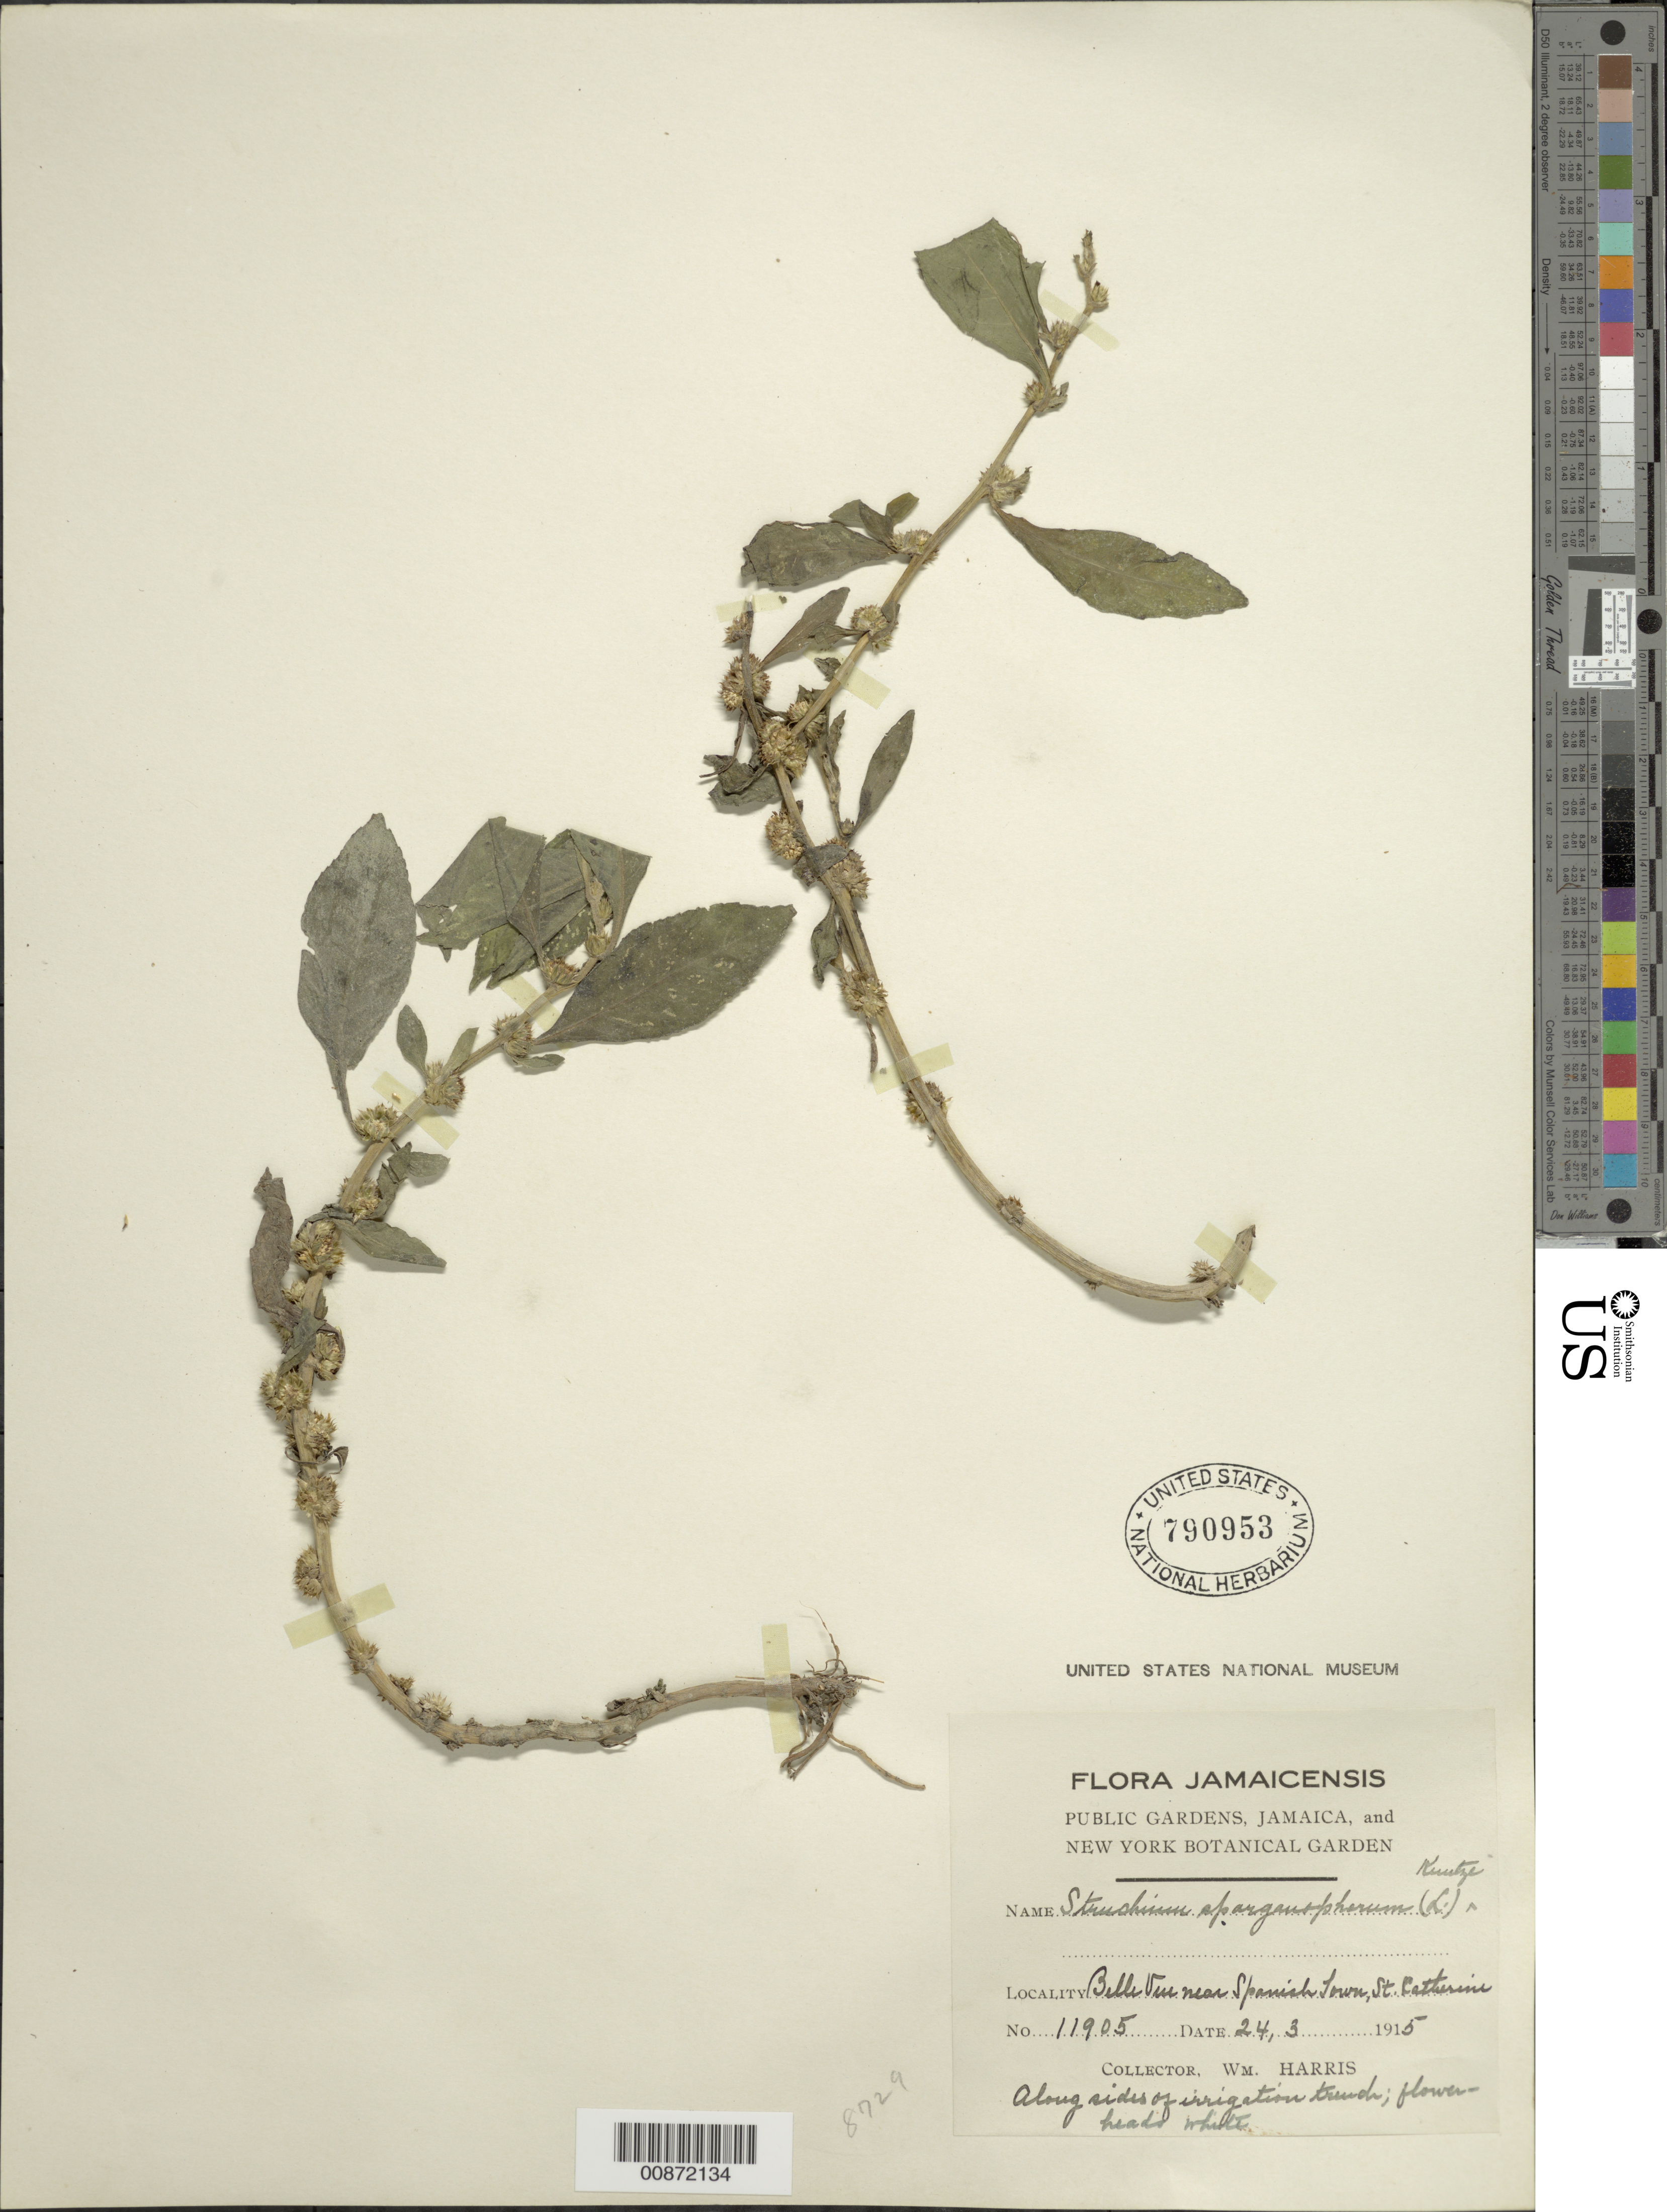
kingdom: Plantae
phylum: Tracheophyta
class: Magnoliopsida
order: Asterales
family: Asteraceae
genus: Struchium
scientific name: Struchium sparganophorum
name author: (L.) Kuntze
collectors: W. H. Harris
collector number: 11905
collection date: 1915-03-24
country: Jamaica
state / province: Saint Catherine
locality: Belle Vue near Spanish Town, along ridges of irrigation trench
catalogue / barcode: US 790953